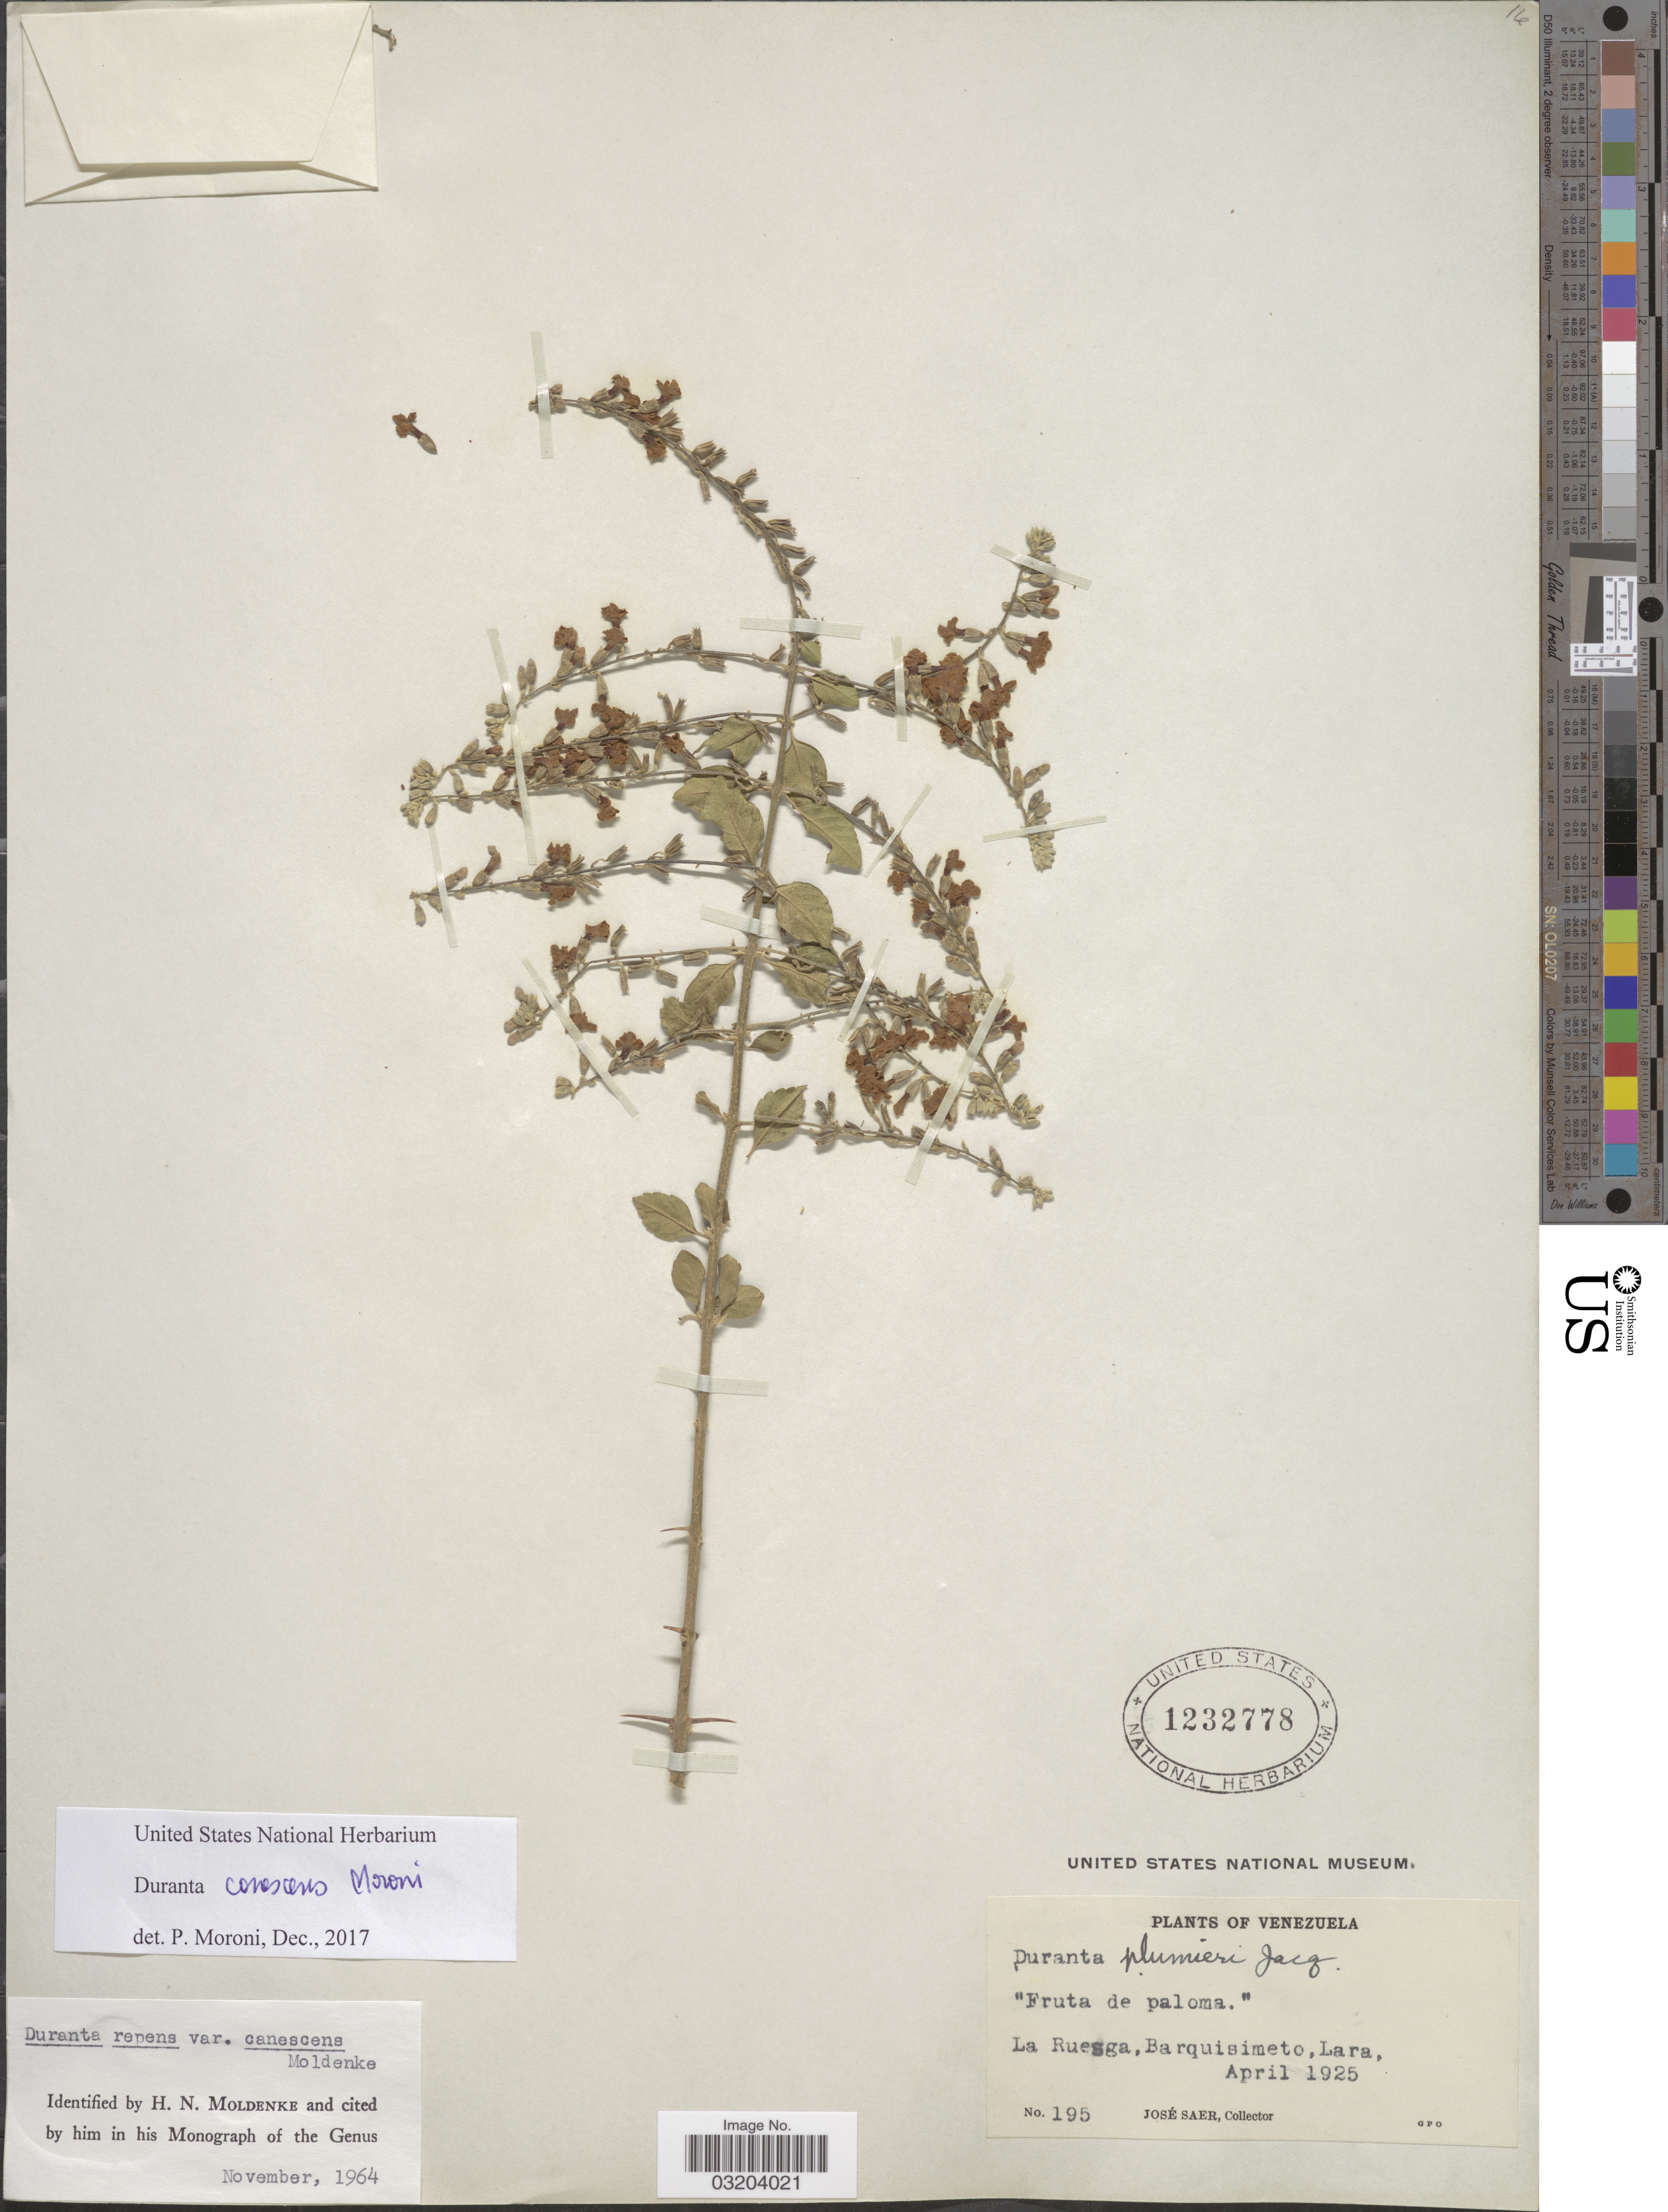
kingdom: Plantae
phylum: Tracheophyta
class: Magnoliopsida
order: Lamiales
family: Verbenaceae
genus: Duranta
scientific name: Duranta canescens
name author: (Moldenke) P. Moroni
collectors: J. Saer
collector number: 195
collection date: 1925-04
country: Venezuela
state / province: Lara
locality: La Ruezga, Barquisimeto.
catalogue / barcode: US 1232778